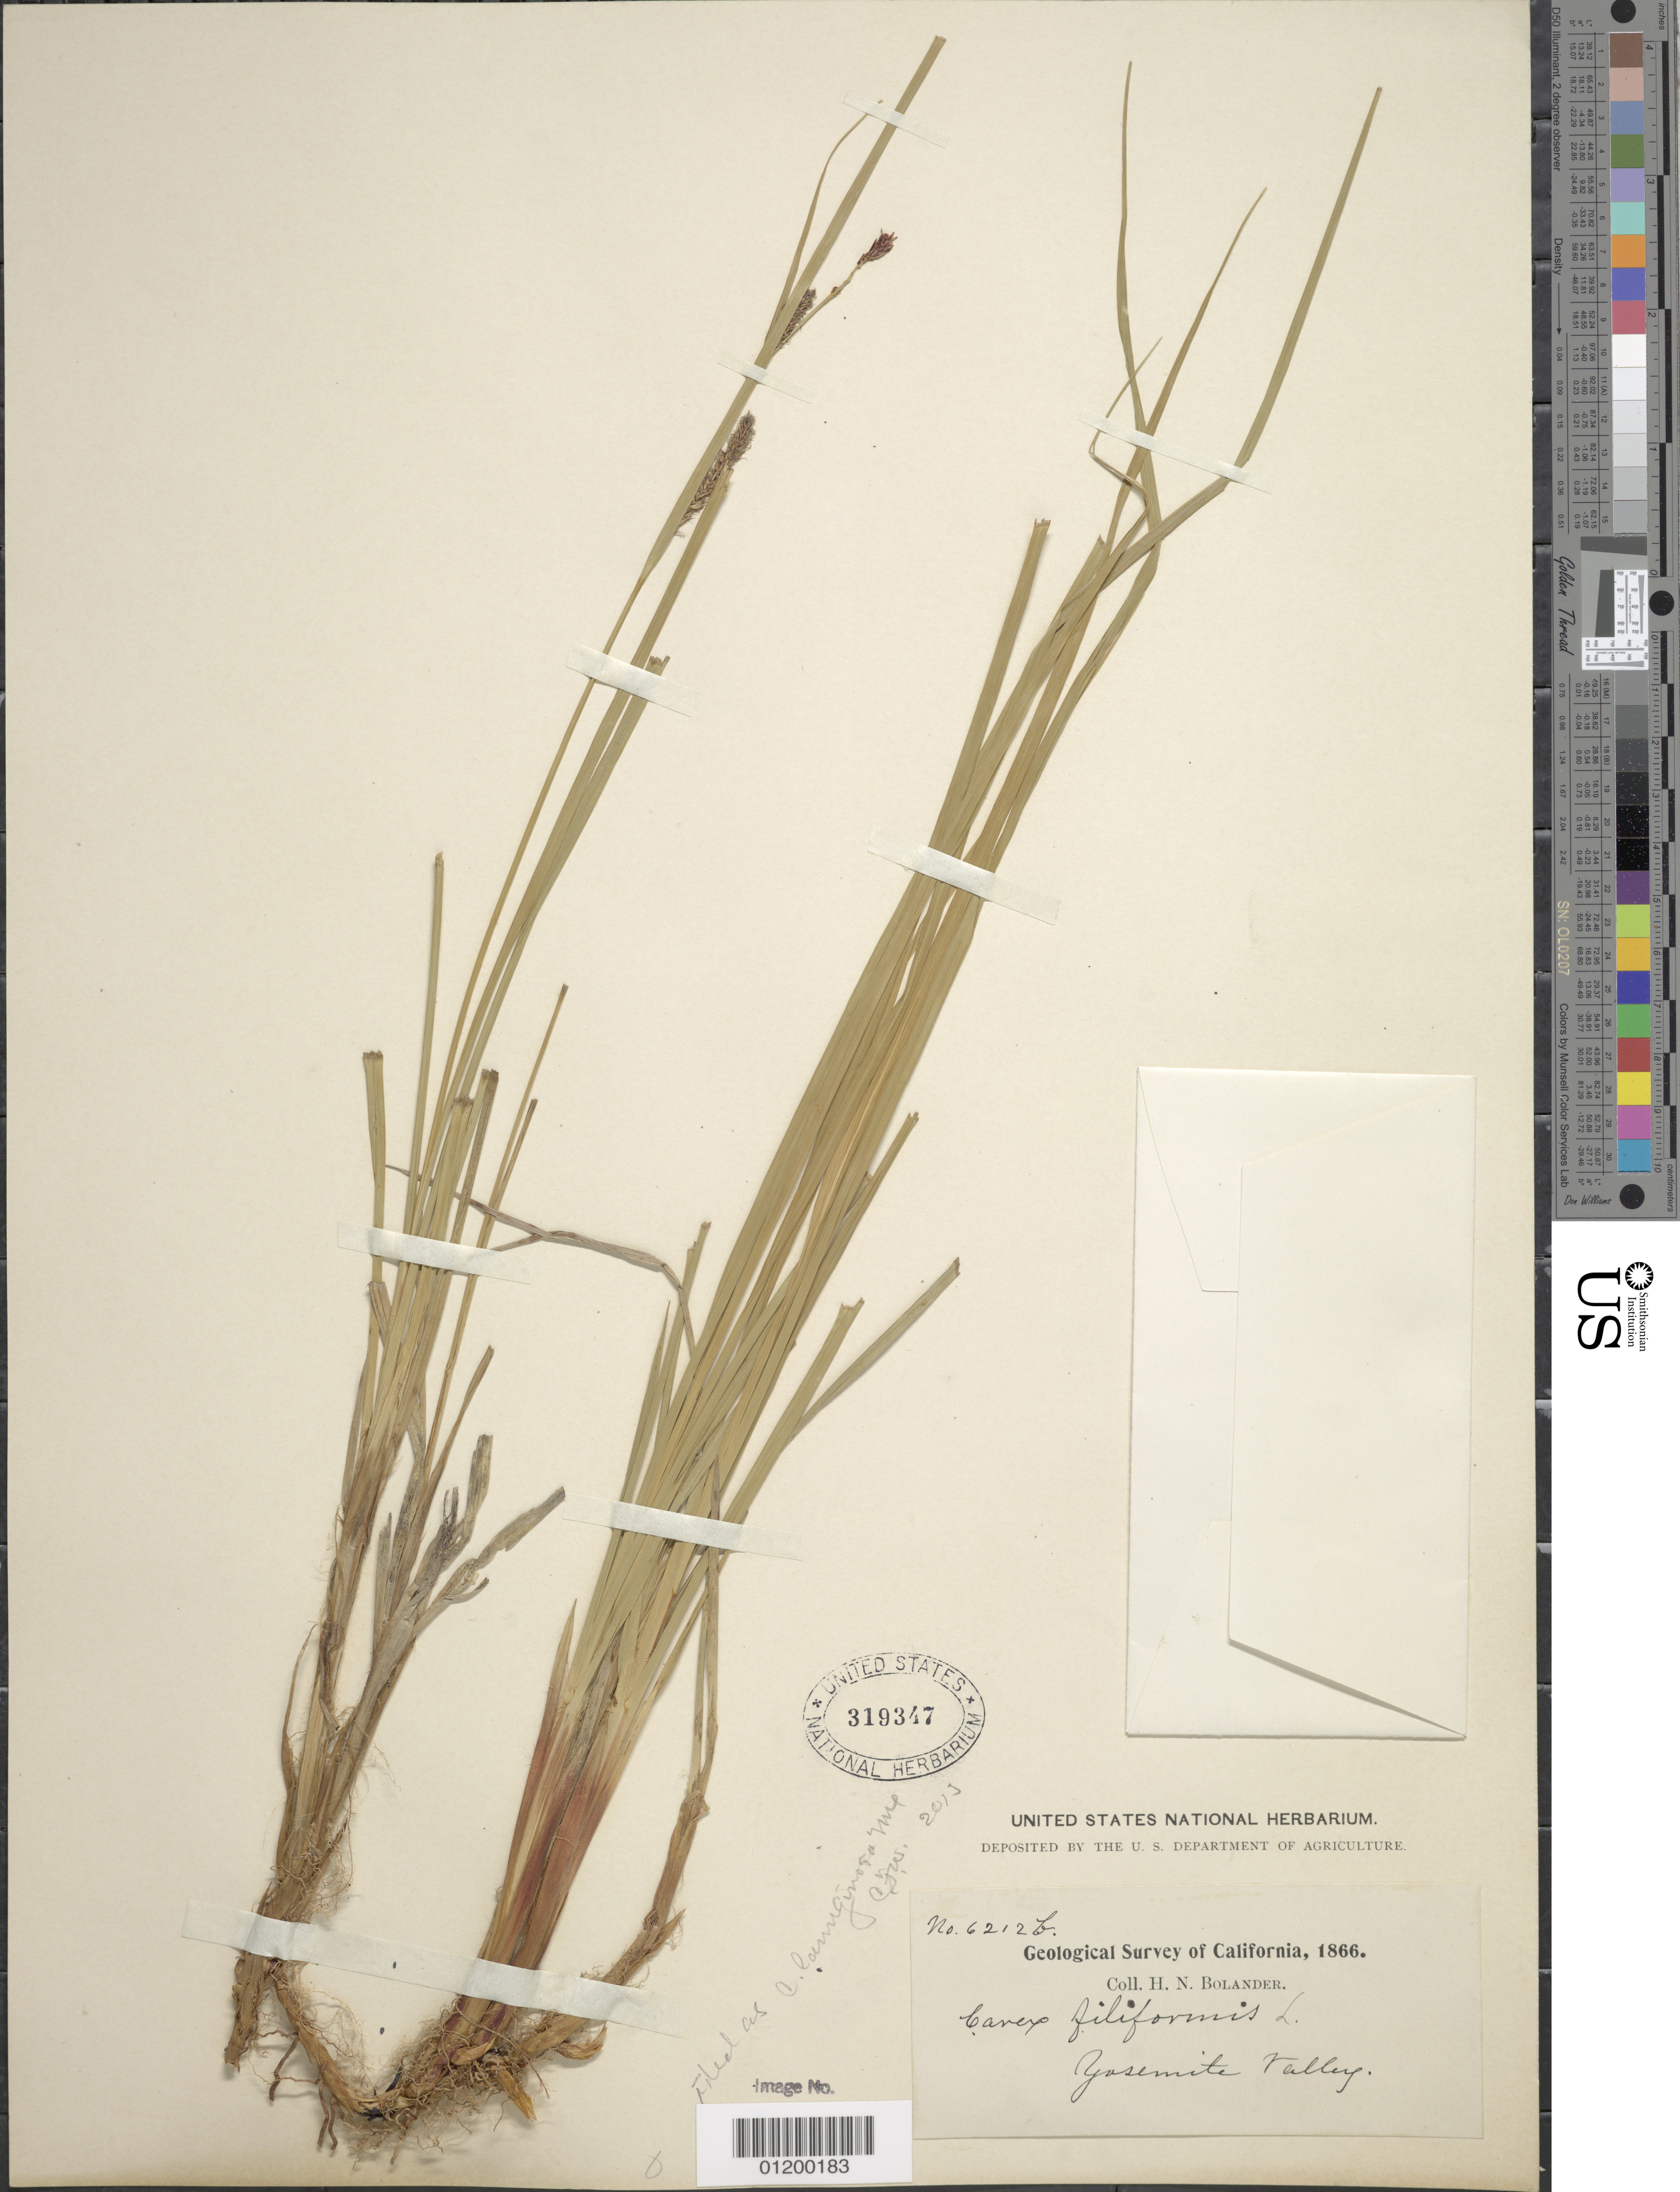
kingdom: Plantae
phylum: Tracheophyta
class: Liliopsida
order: Poales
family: Cyperaceae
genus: Carex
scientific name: Carex pellita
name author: Muhl. ex Willd.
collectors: H. Bolander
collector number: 6212b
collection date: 1866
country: United States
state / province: California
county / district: Mariposa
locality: Yosemite Valley.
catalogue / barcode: US 319347